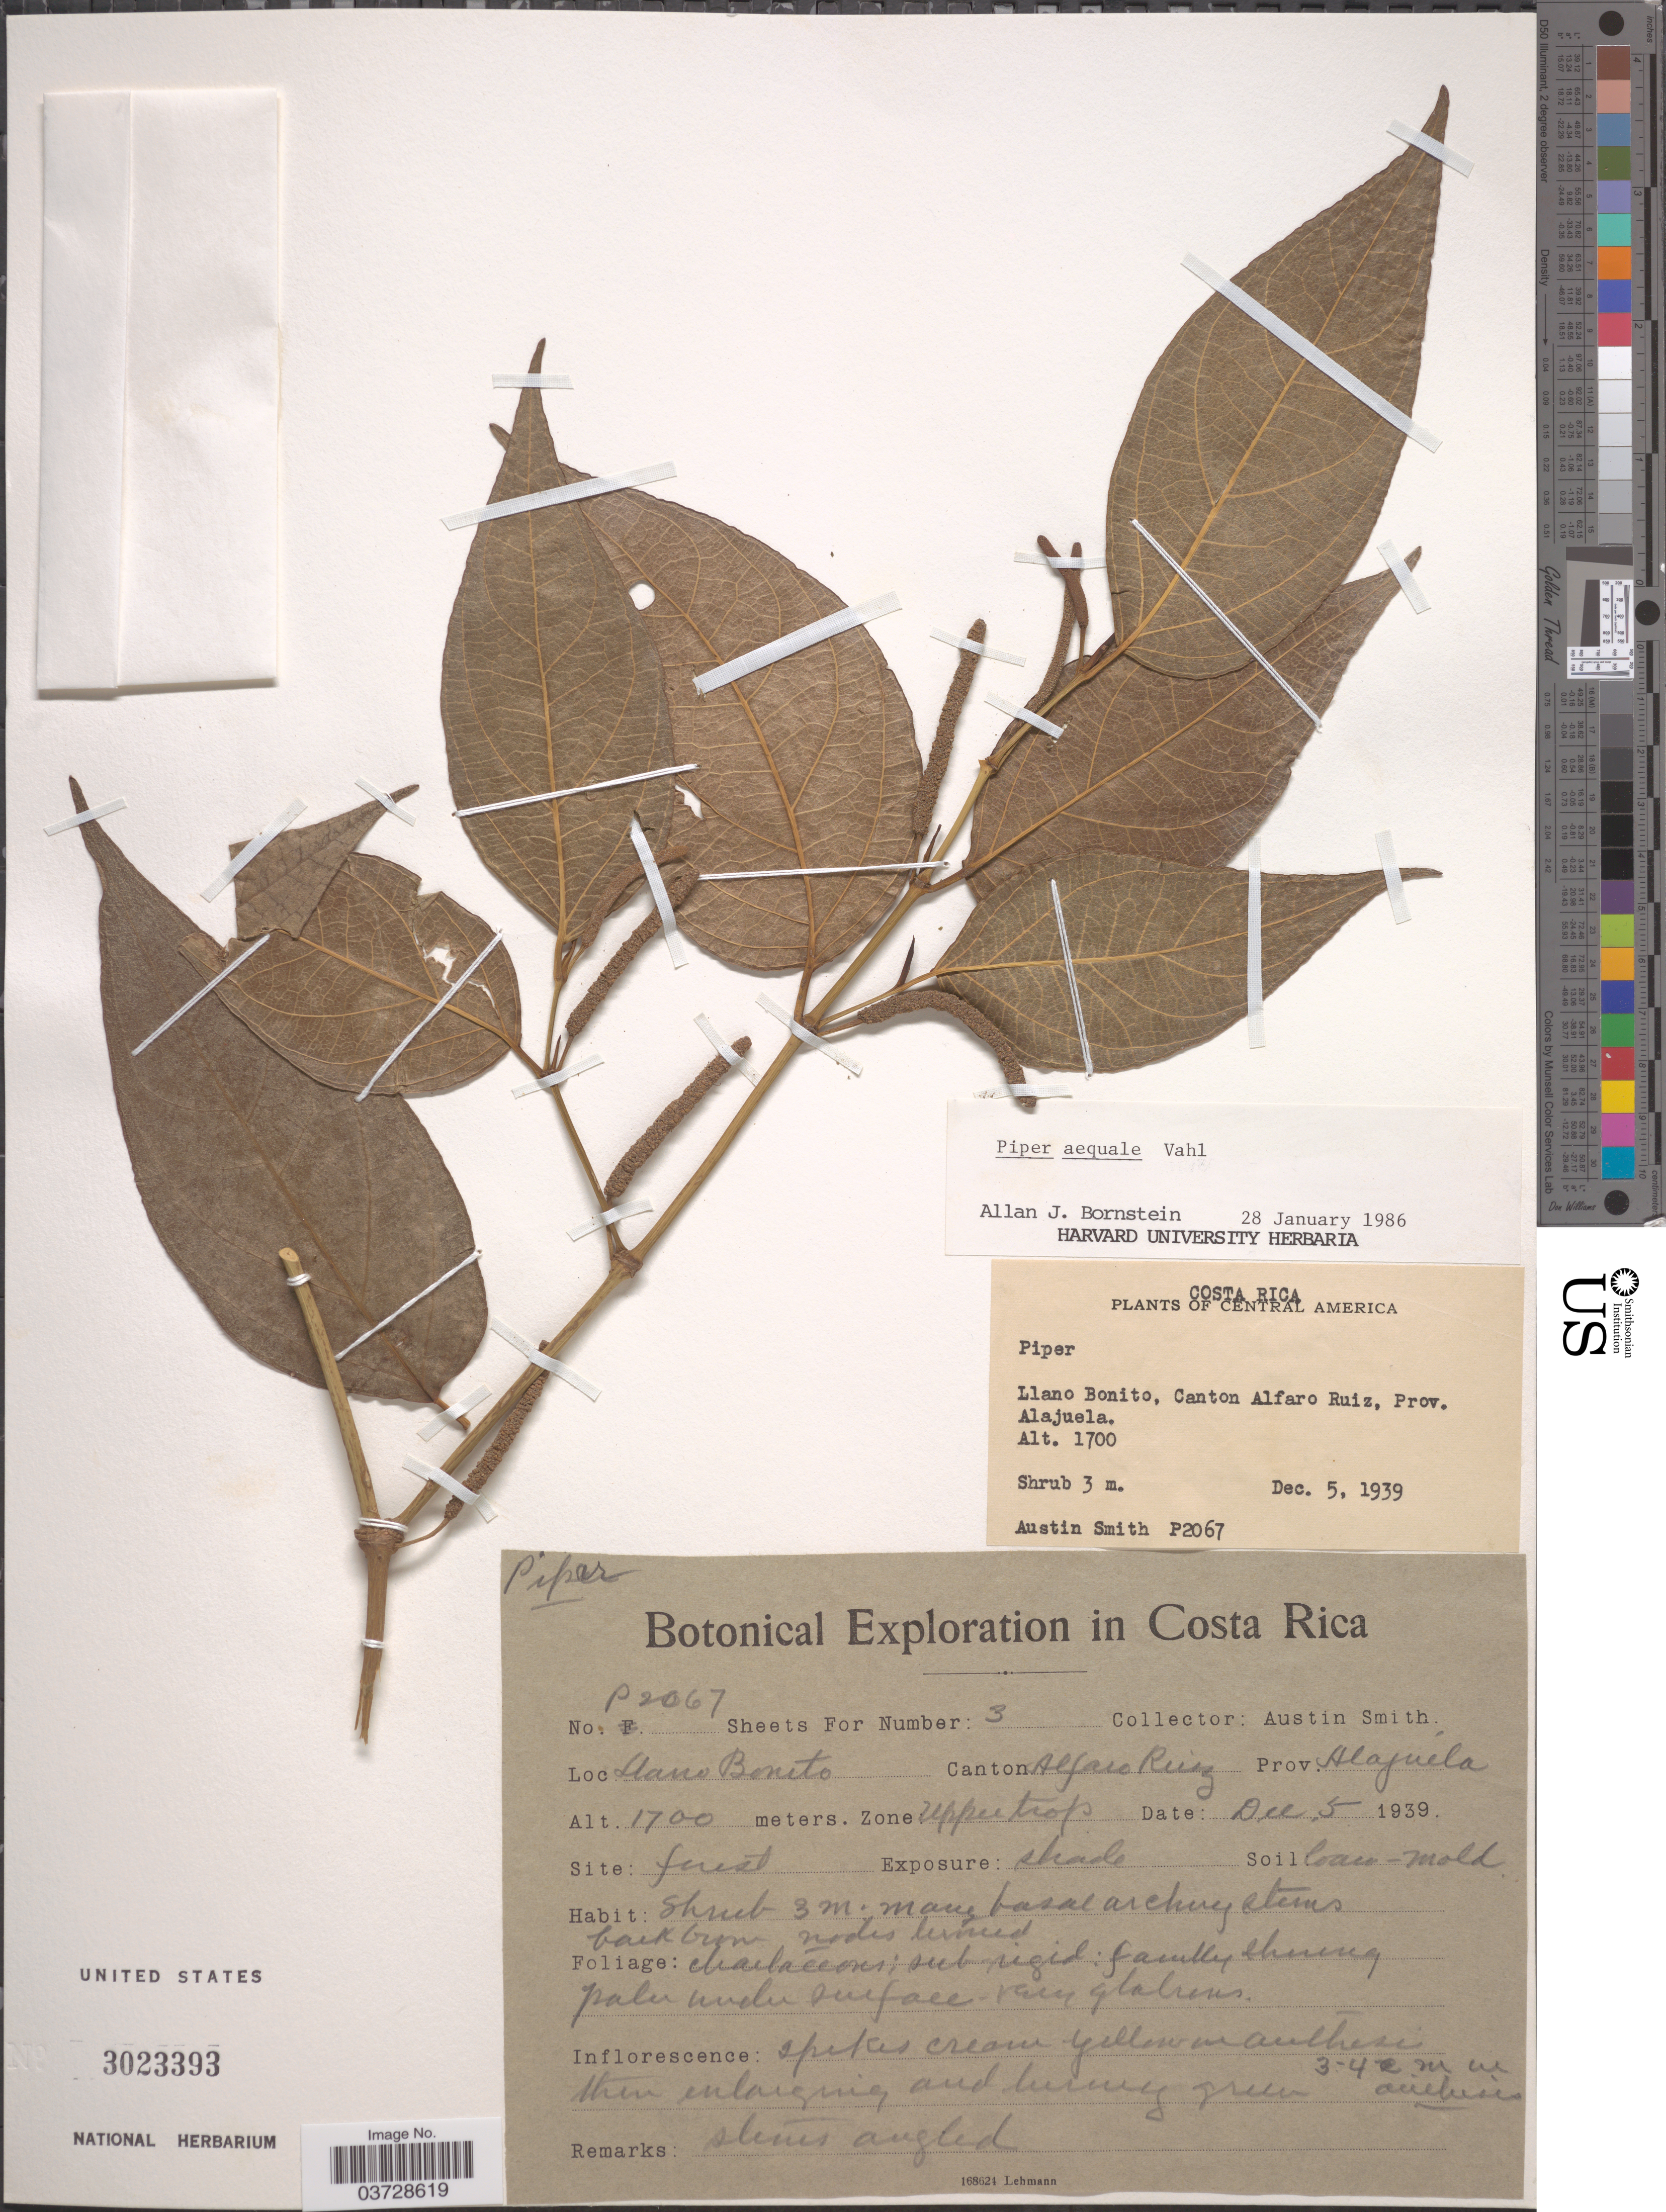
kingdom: Plantae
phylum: Tracheophyta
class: Magnoliopsida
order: Piperales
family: Piperaceae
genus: Piper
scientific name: Piper aequale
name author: Vahl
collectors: Aust P. Smith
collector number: P2067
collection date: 1939-12-05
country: Costa Rica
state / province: Alajuela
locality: Llano Bonito, Canton Alfaro Ruiz.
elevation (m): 1700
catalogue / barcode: US 3023393